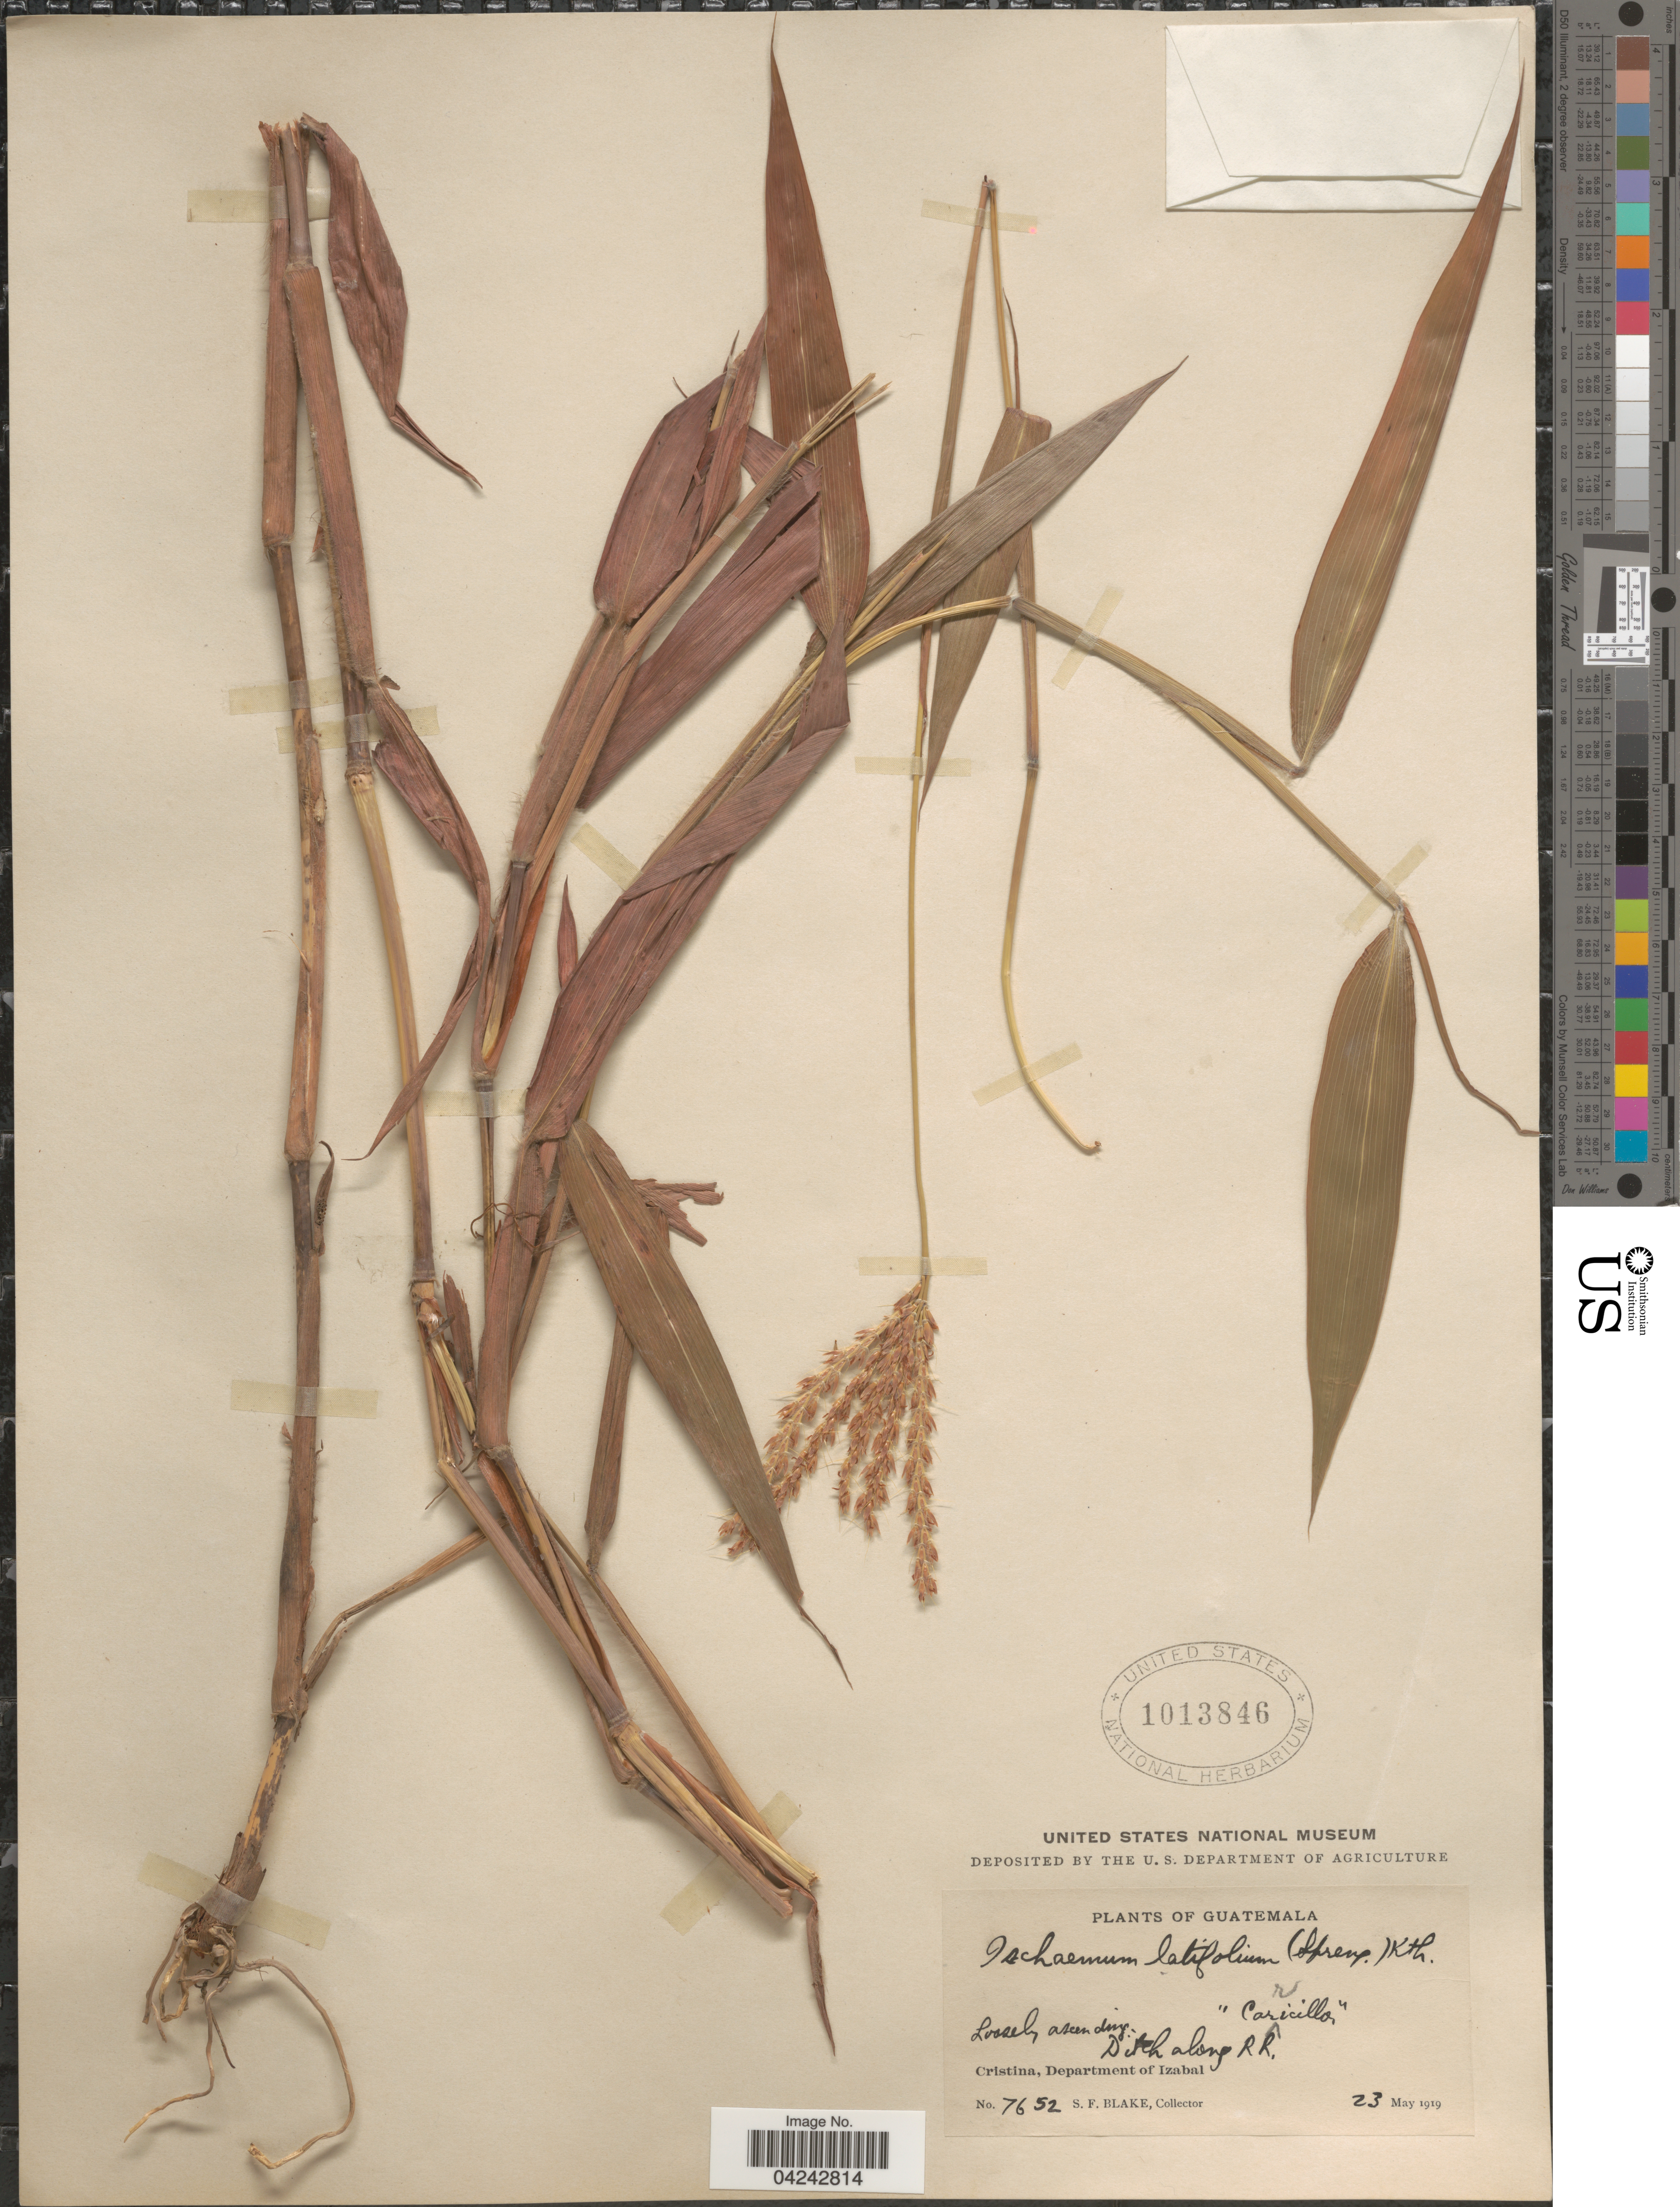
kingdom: Plantae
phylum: Tracheophyta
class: Liliopsida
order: Poales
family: Poaceae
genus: Ischaemum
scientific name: Ischaemum latifolium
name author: (Spreng.) Kunth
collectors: S. Blake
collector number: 7652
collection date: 1919-05-23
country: Guatemala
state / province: Izabal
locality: Ditch along R. R. "Carricillo". Cristina, Department of Izabal.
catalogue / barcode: US 1013846